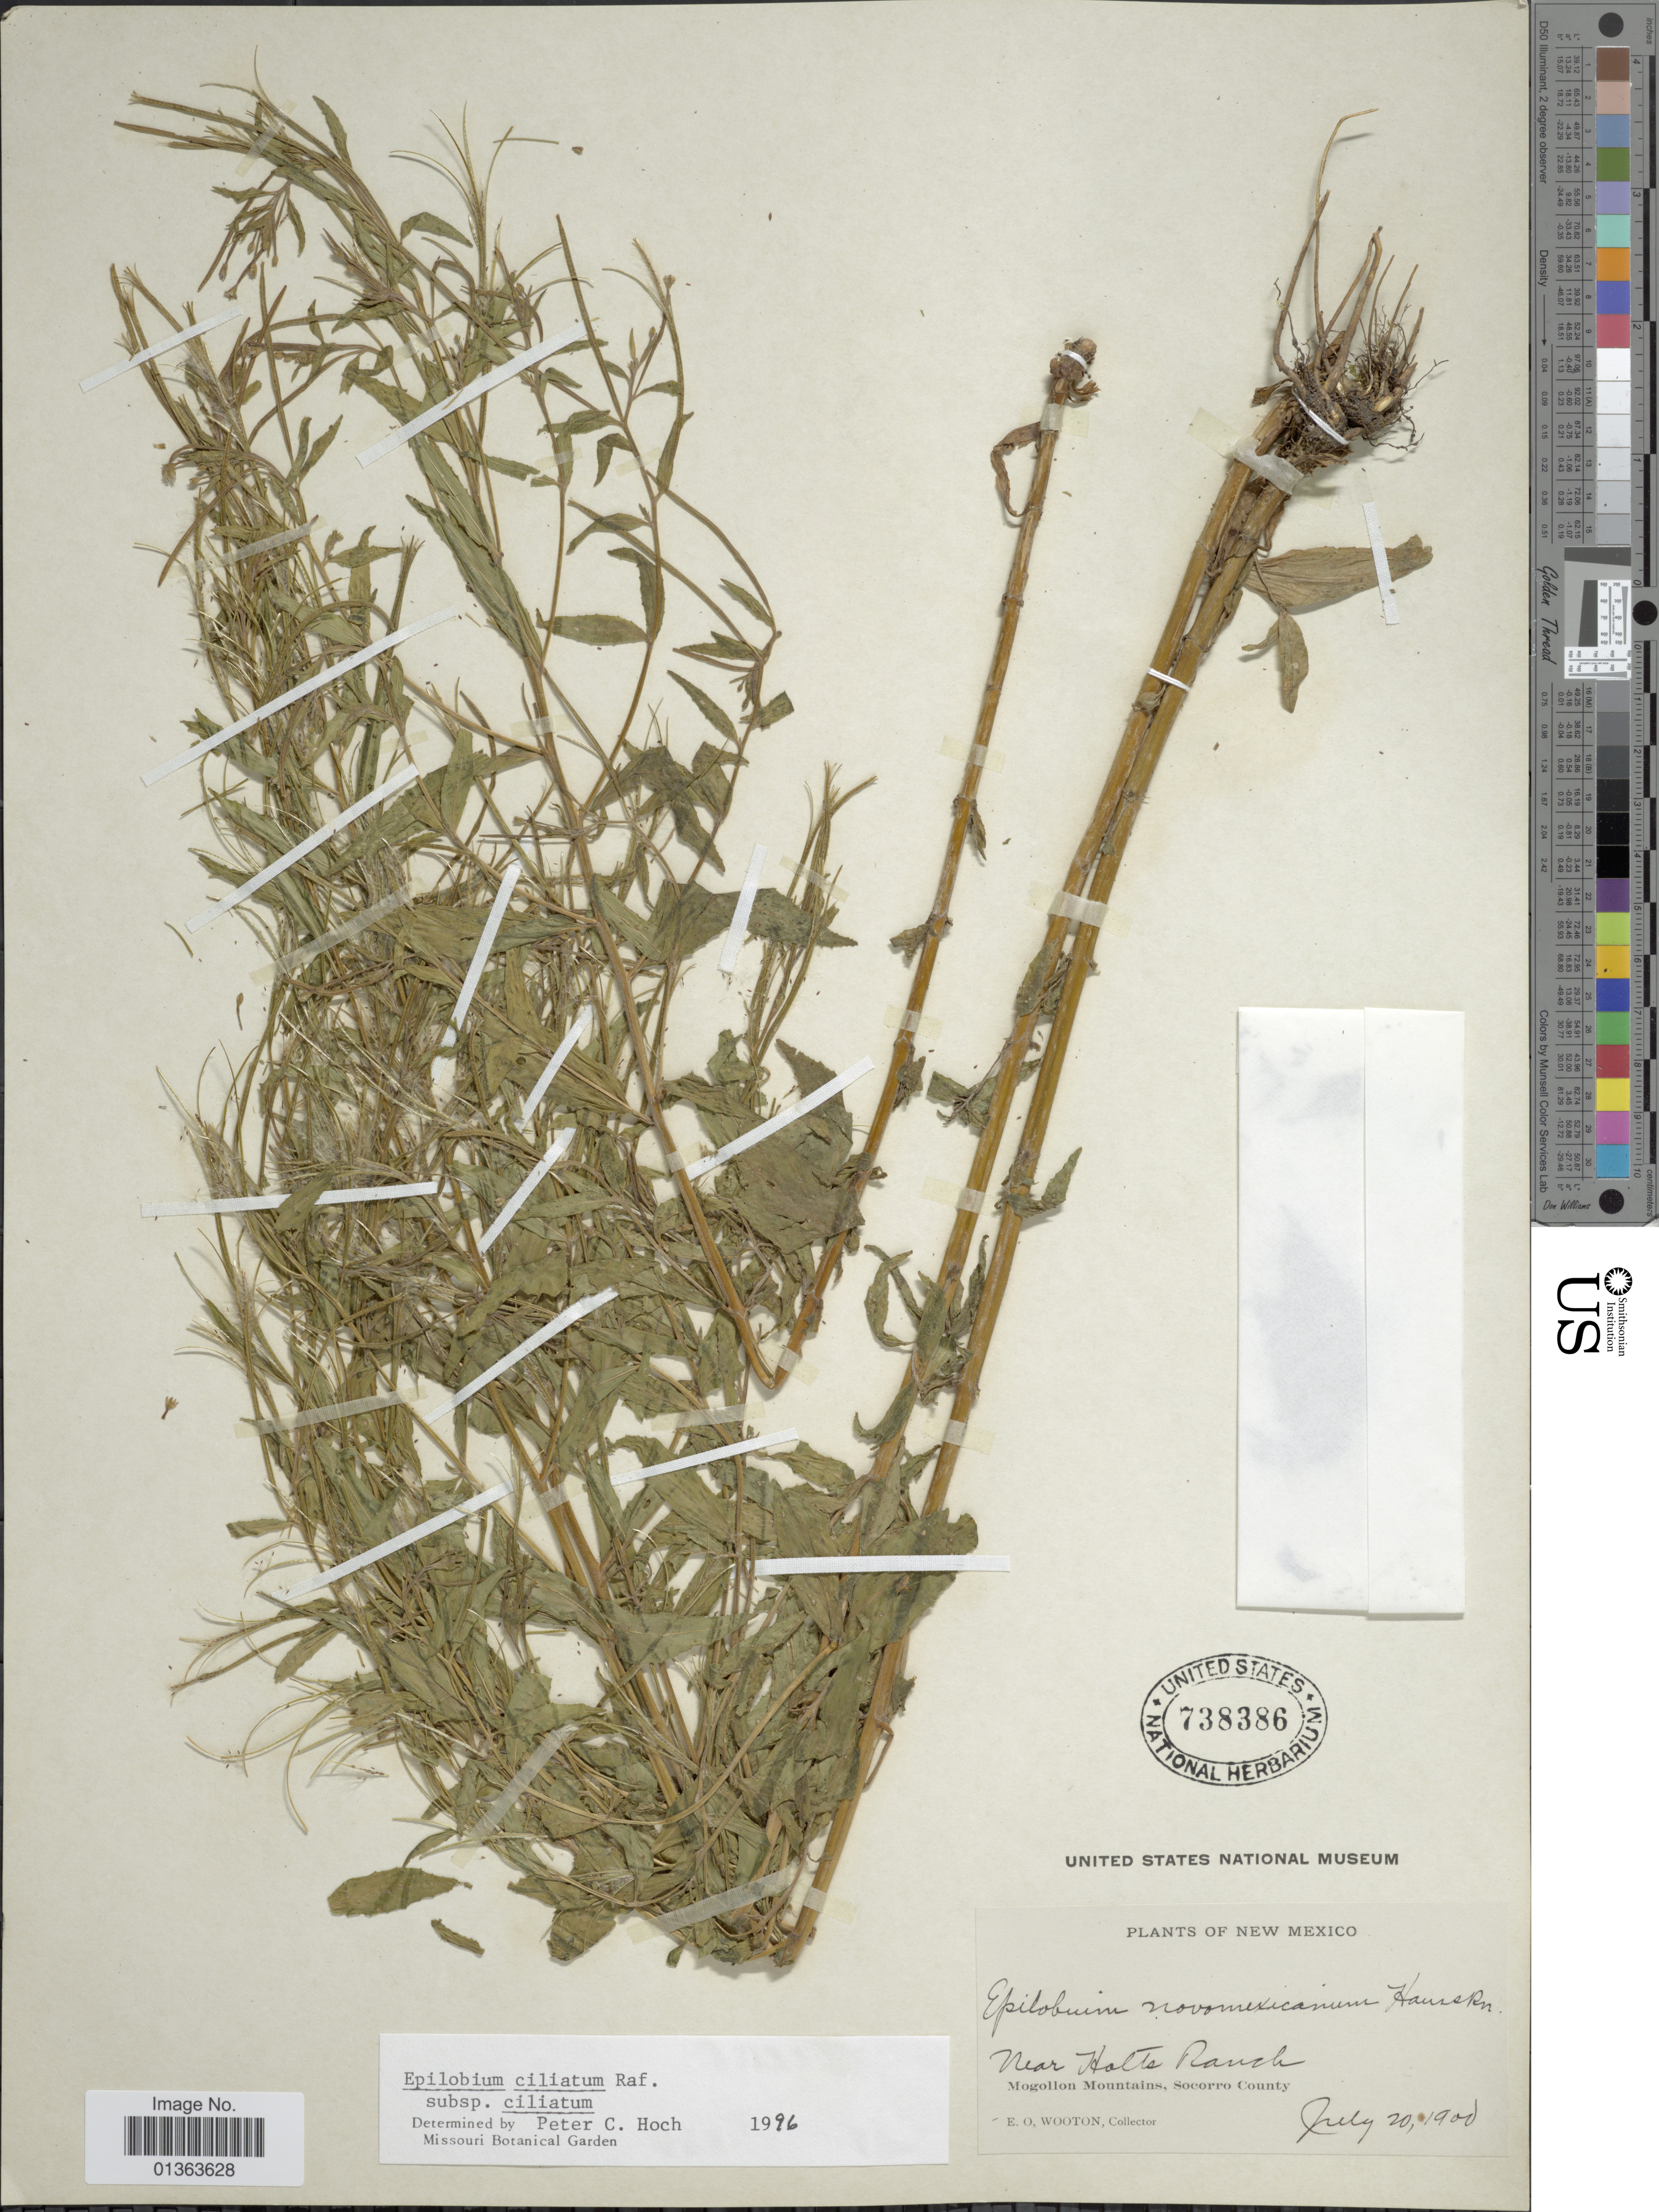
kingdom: Plantae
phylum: Tracheophyta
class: Magnoliopsida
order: Myrtales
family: Onagraceae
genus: Epilobium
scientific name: Epilobium ciliatum subsp. ciliatum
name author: Raf.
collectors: E. O. Wooton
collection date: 1900-07-20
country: United States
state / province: New Mexico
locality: Near Holts Ranch. Mogollon Mountains, Socorro County.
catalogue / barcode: US 738386